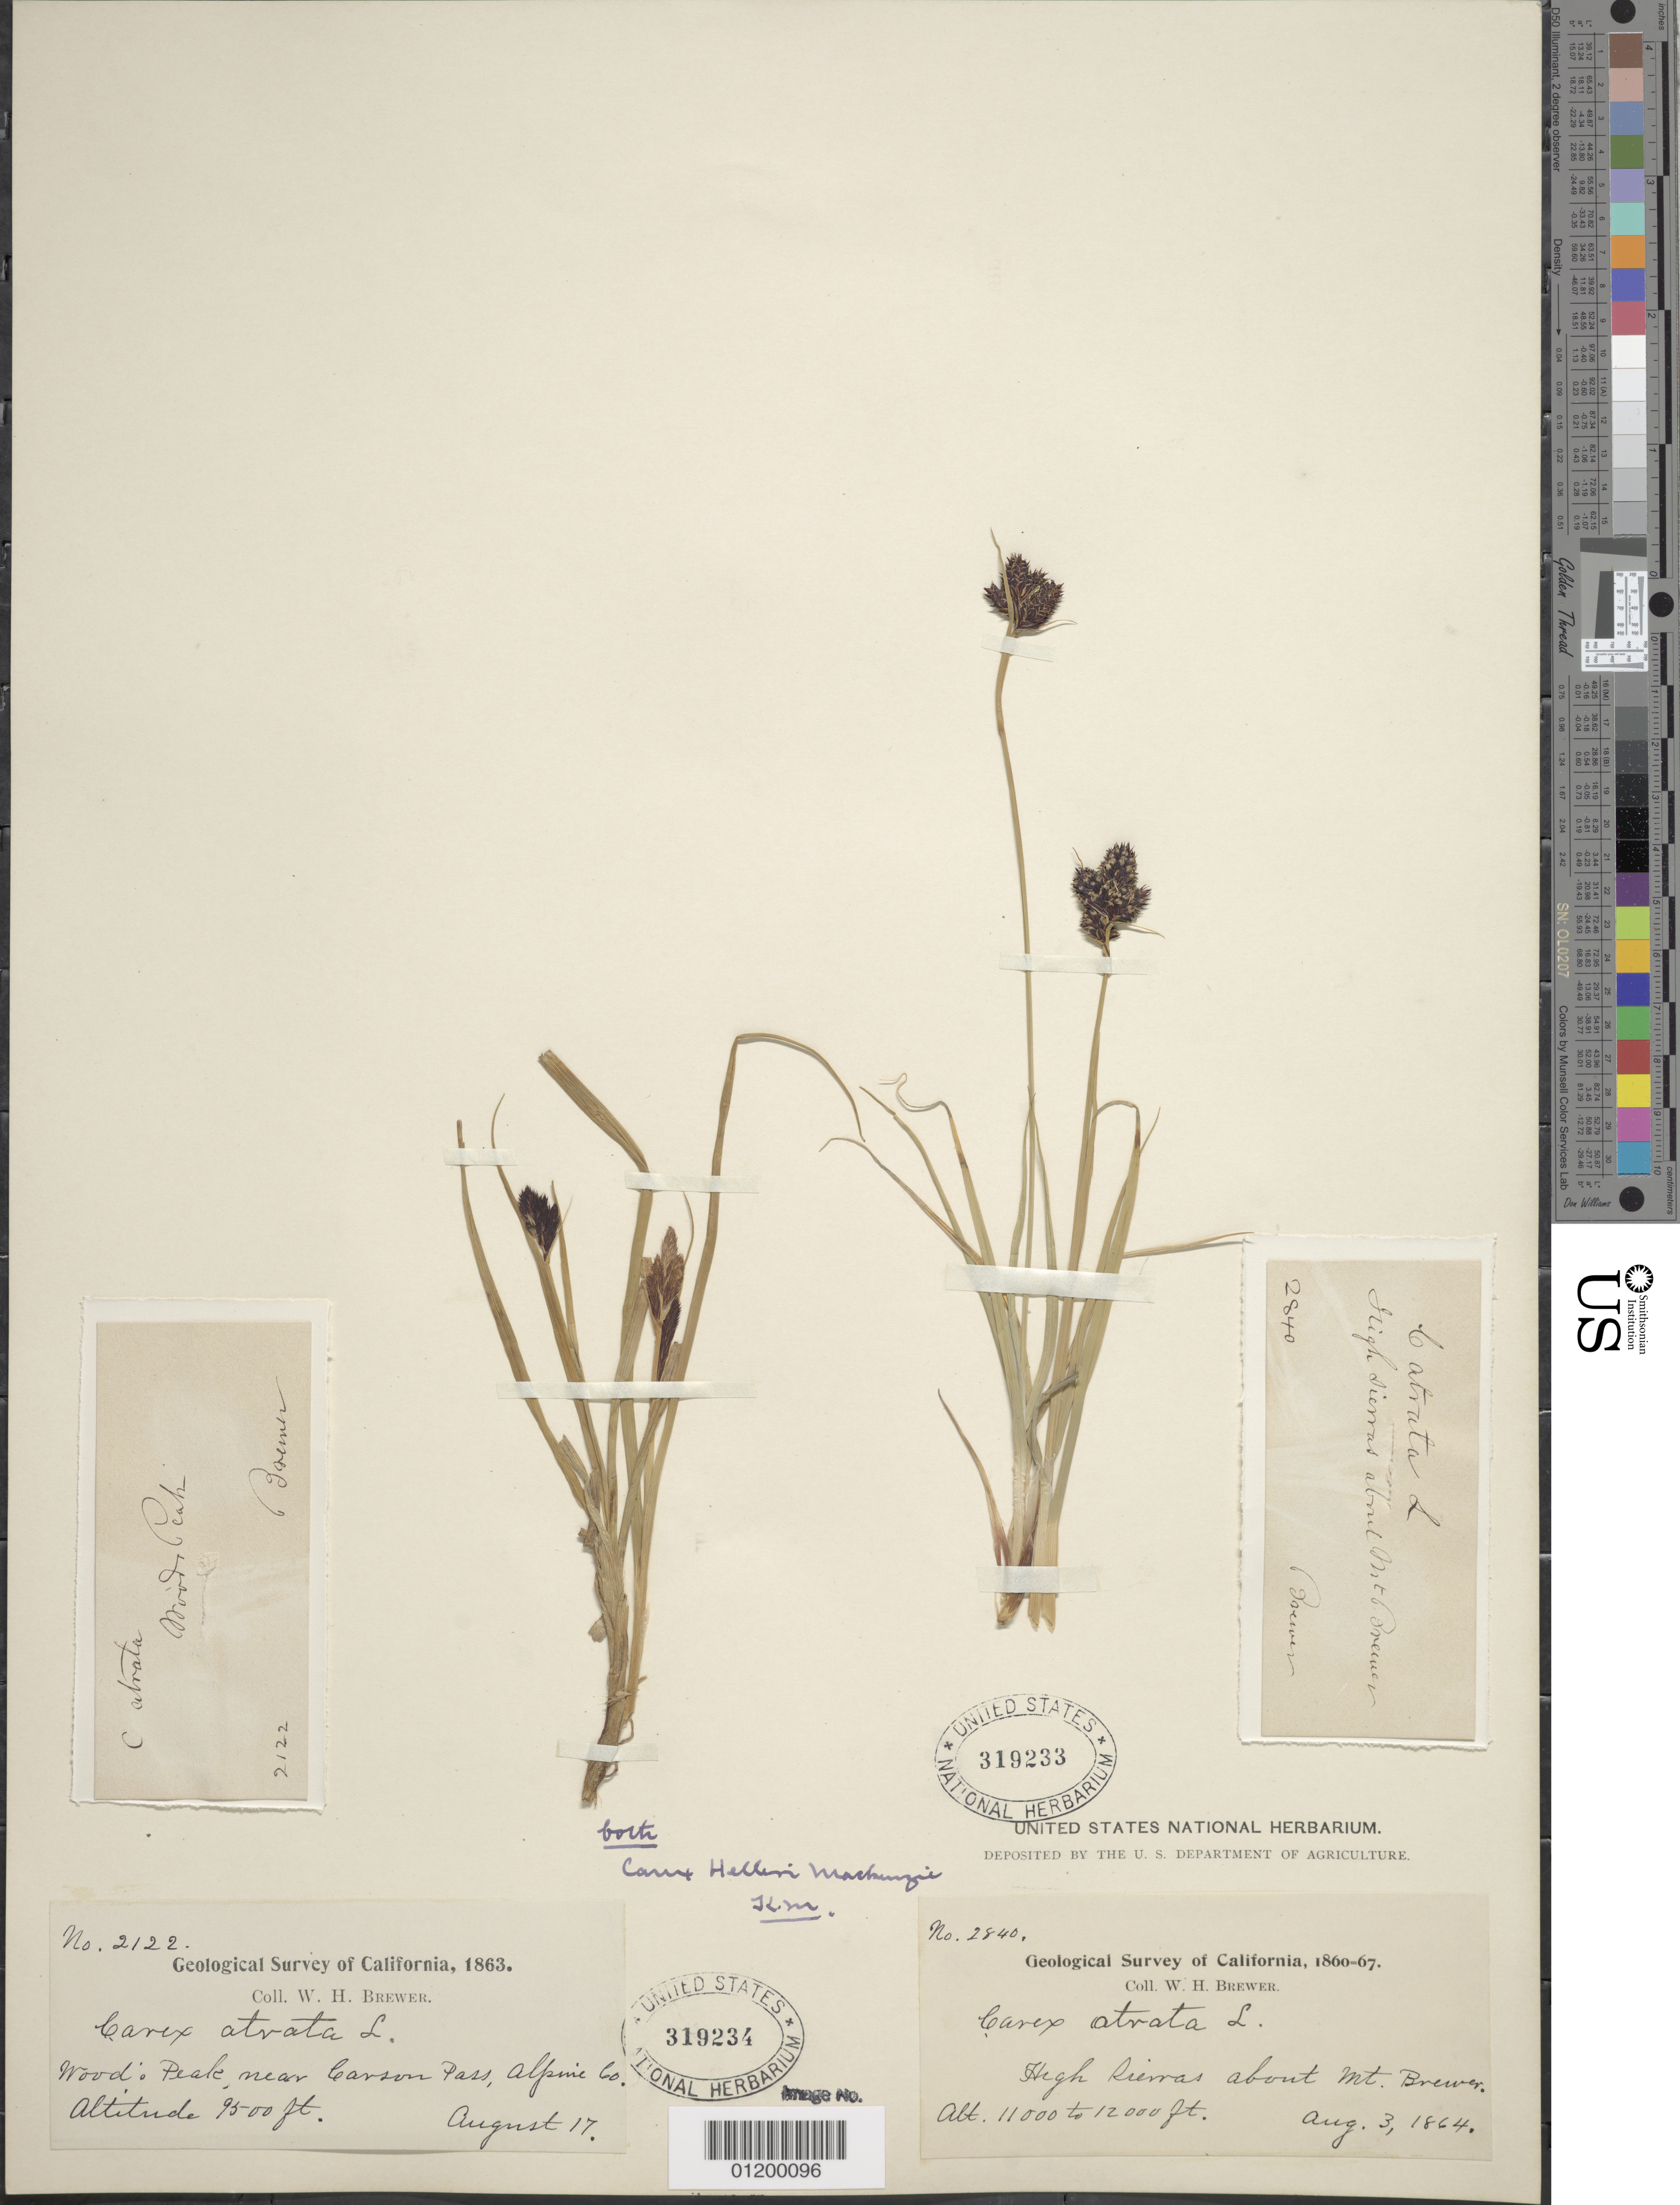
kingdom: Plantae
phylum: Tracheophyta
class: Liliopsida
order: Poales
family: Cyperaceae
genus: Carex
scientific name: Carex atrata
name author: L.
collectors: W. H. Brewer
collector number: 2122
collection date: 1863-08-17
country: United States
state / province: California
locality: Wood's Peak near Carson Pass.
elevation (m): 2896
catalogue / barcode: US 319234